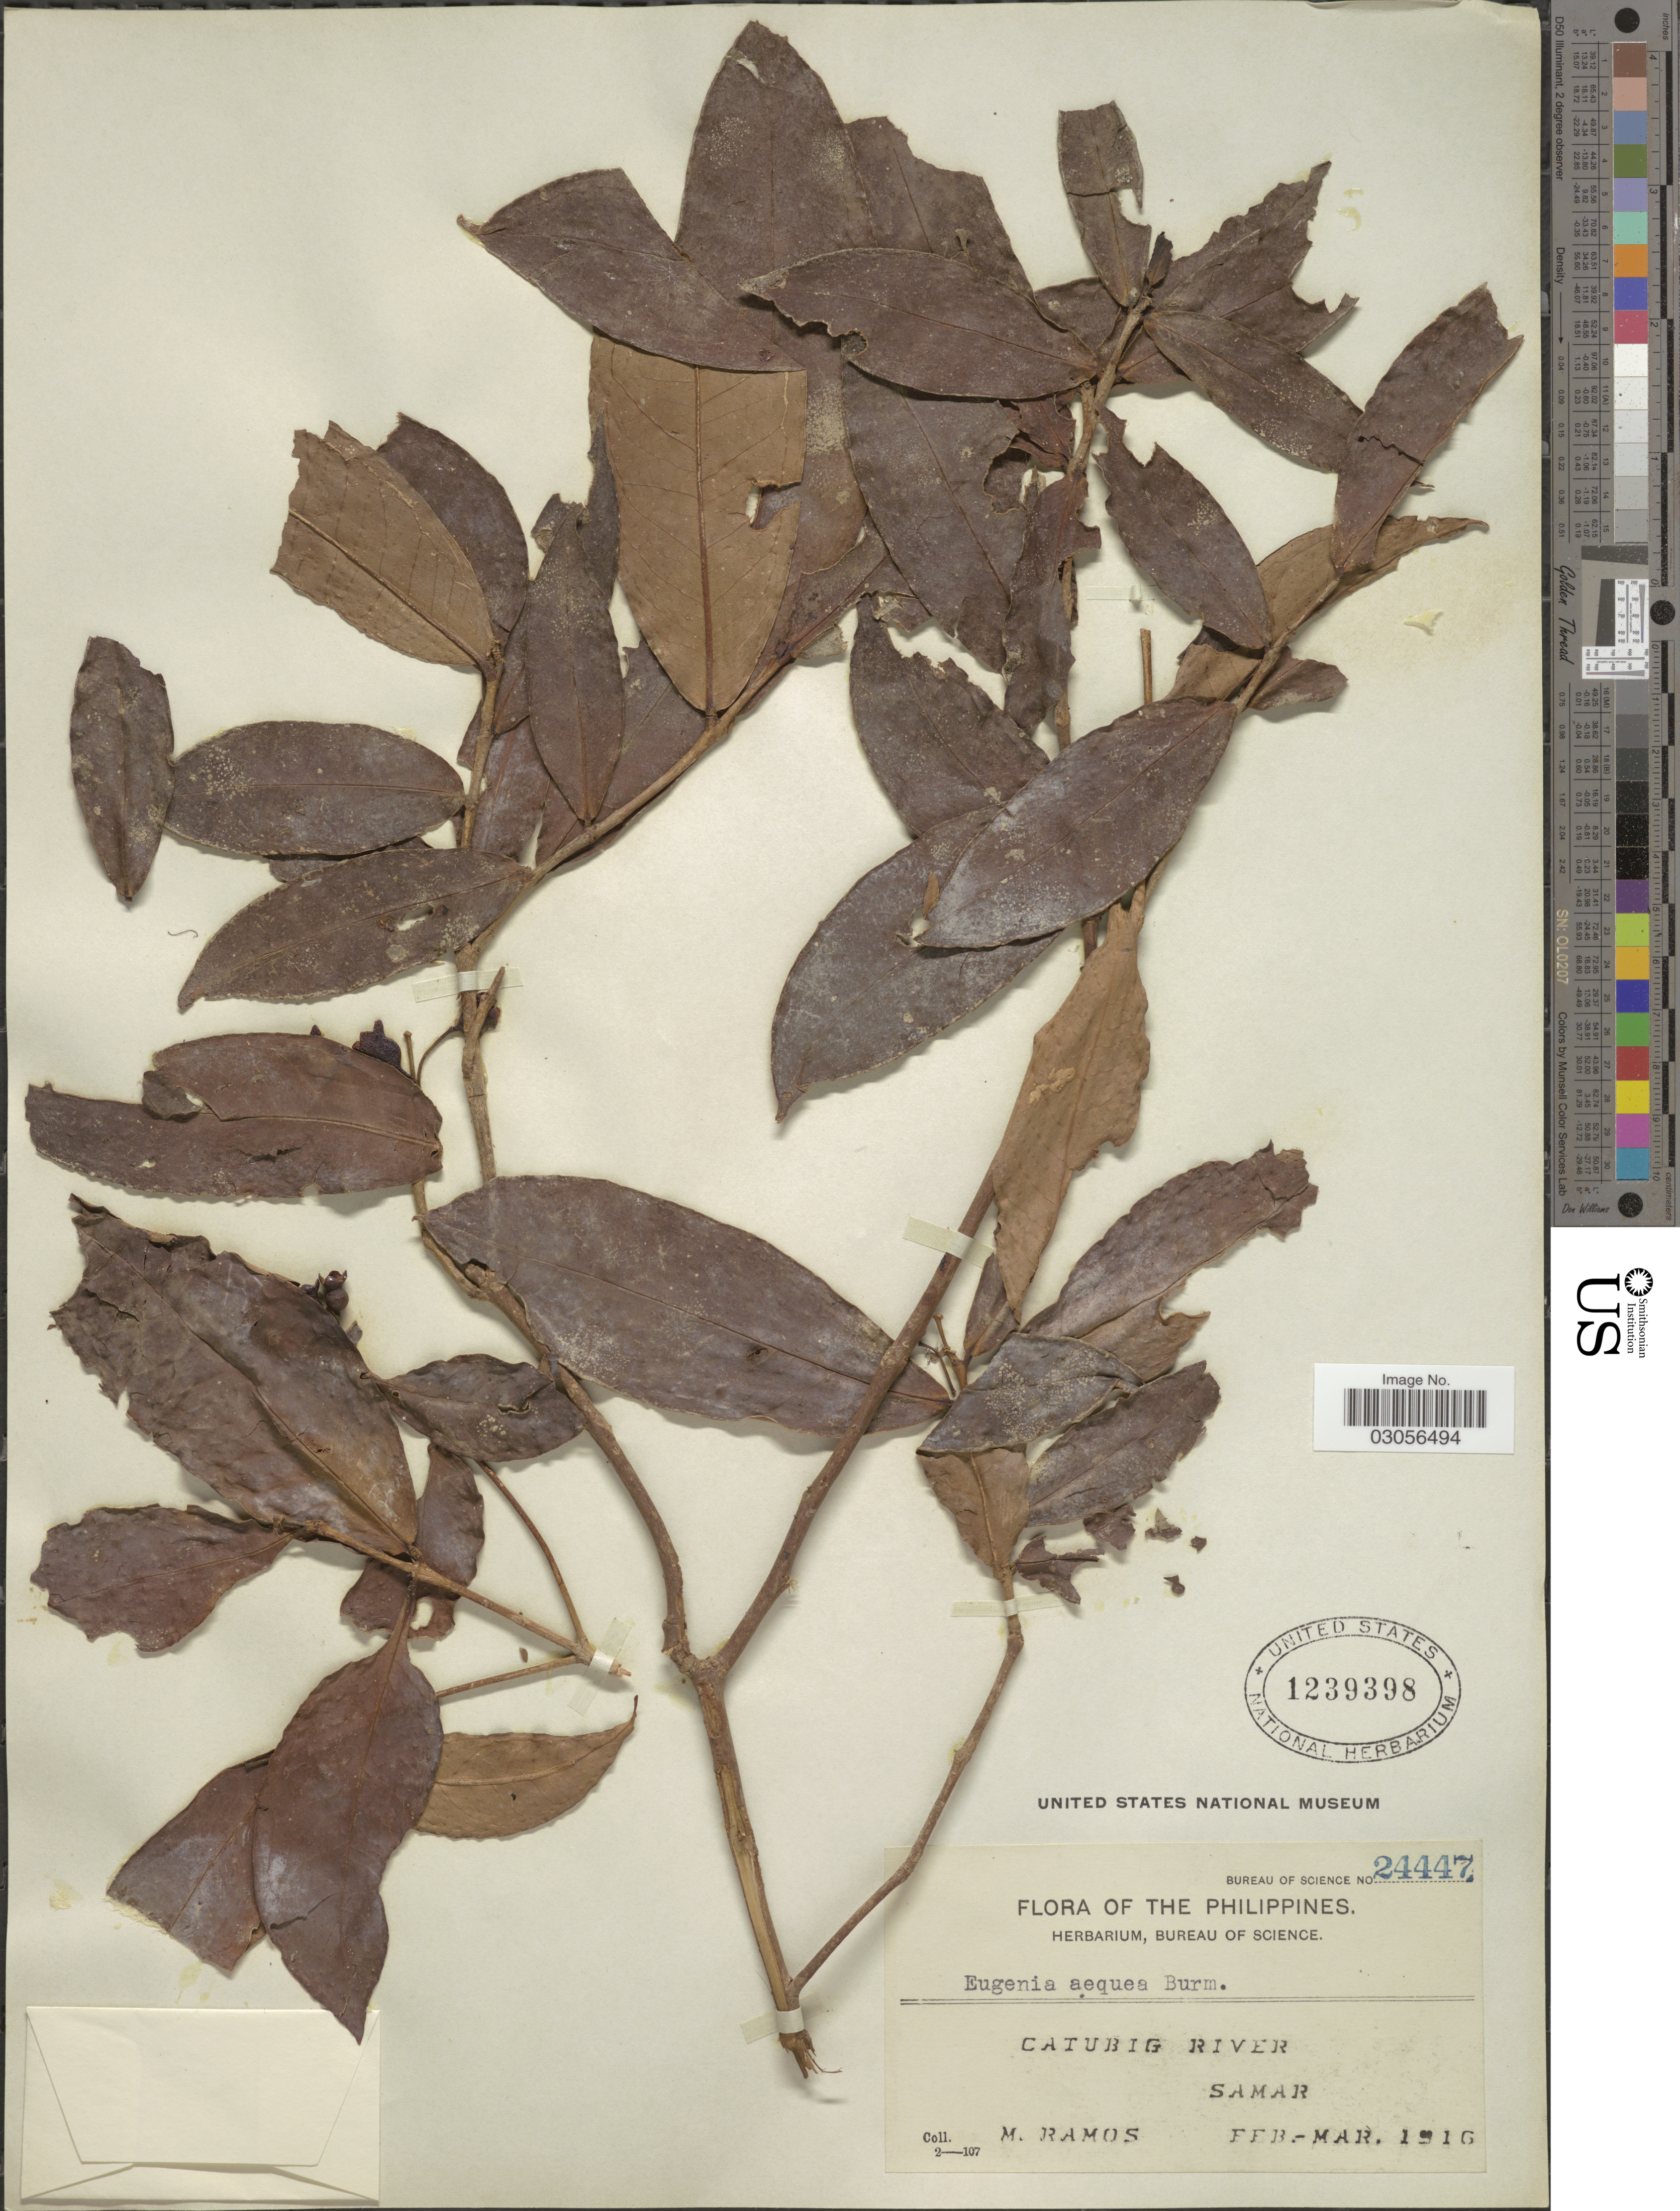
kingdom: Plantae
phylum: Tracheophyta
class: Magnoliopsida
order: Myrtales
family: Myrtaceae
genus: Syzygium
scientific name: Syzygium aqueum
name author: (Burm. f.) Altson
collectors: M. Ramos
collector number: Bureau of science 24447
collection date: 1916-02/1916-03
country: Philippines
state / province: Eastern Visayas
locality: Catubig River, Samar.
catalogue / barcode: US 1239398